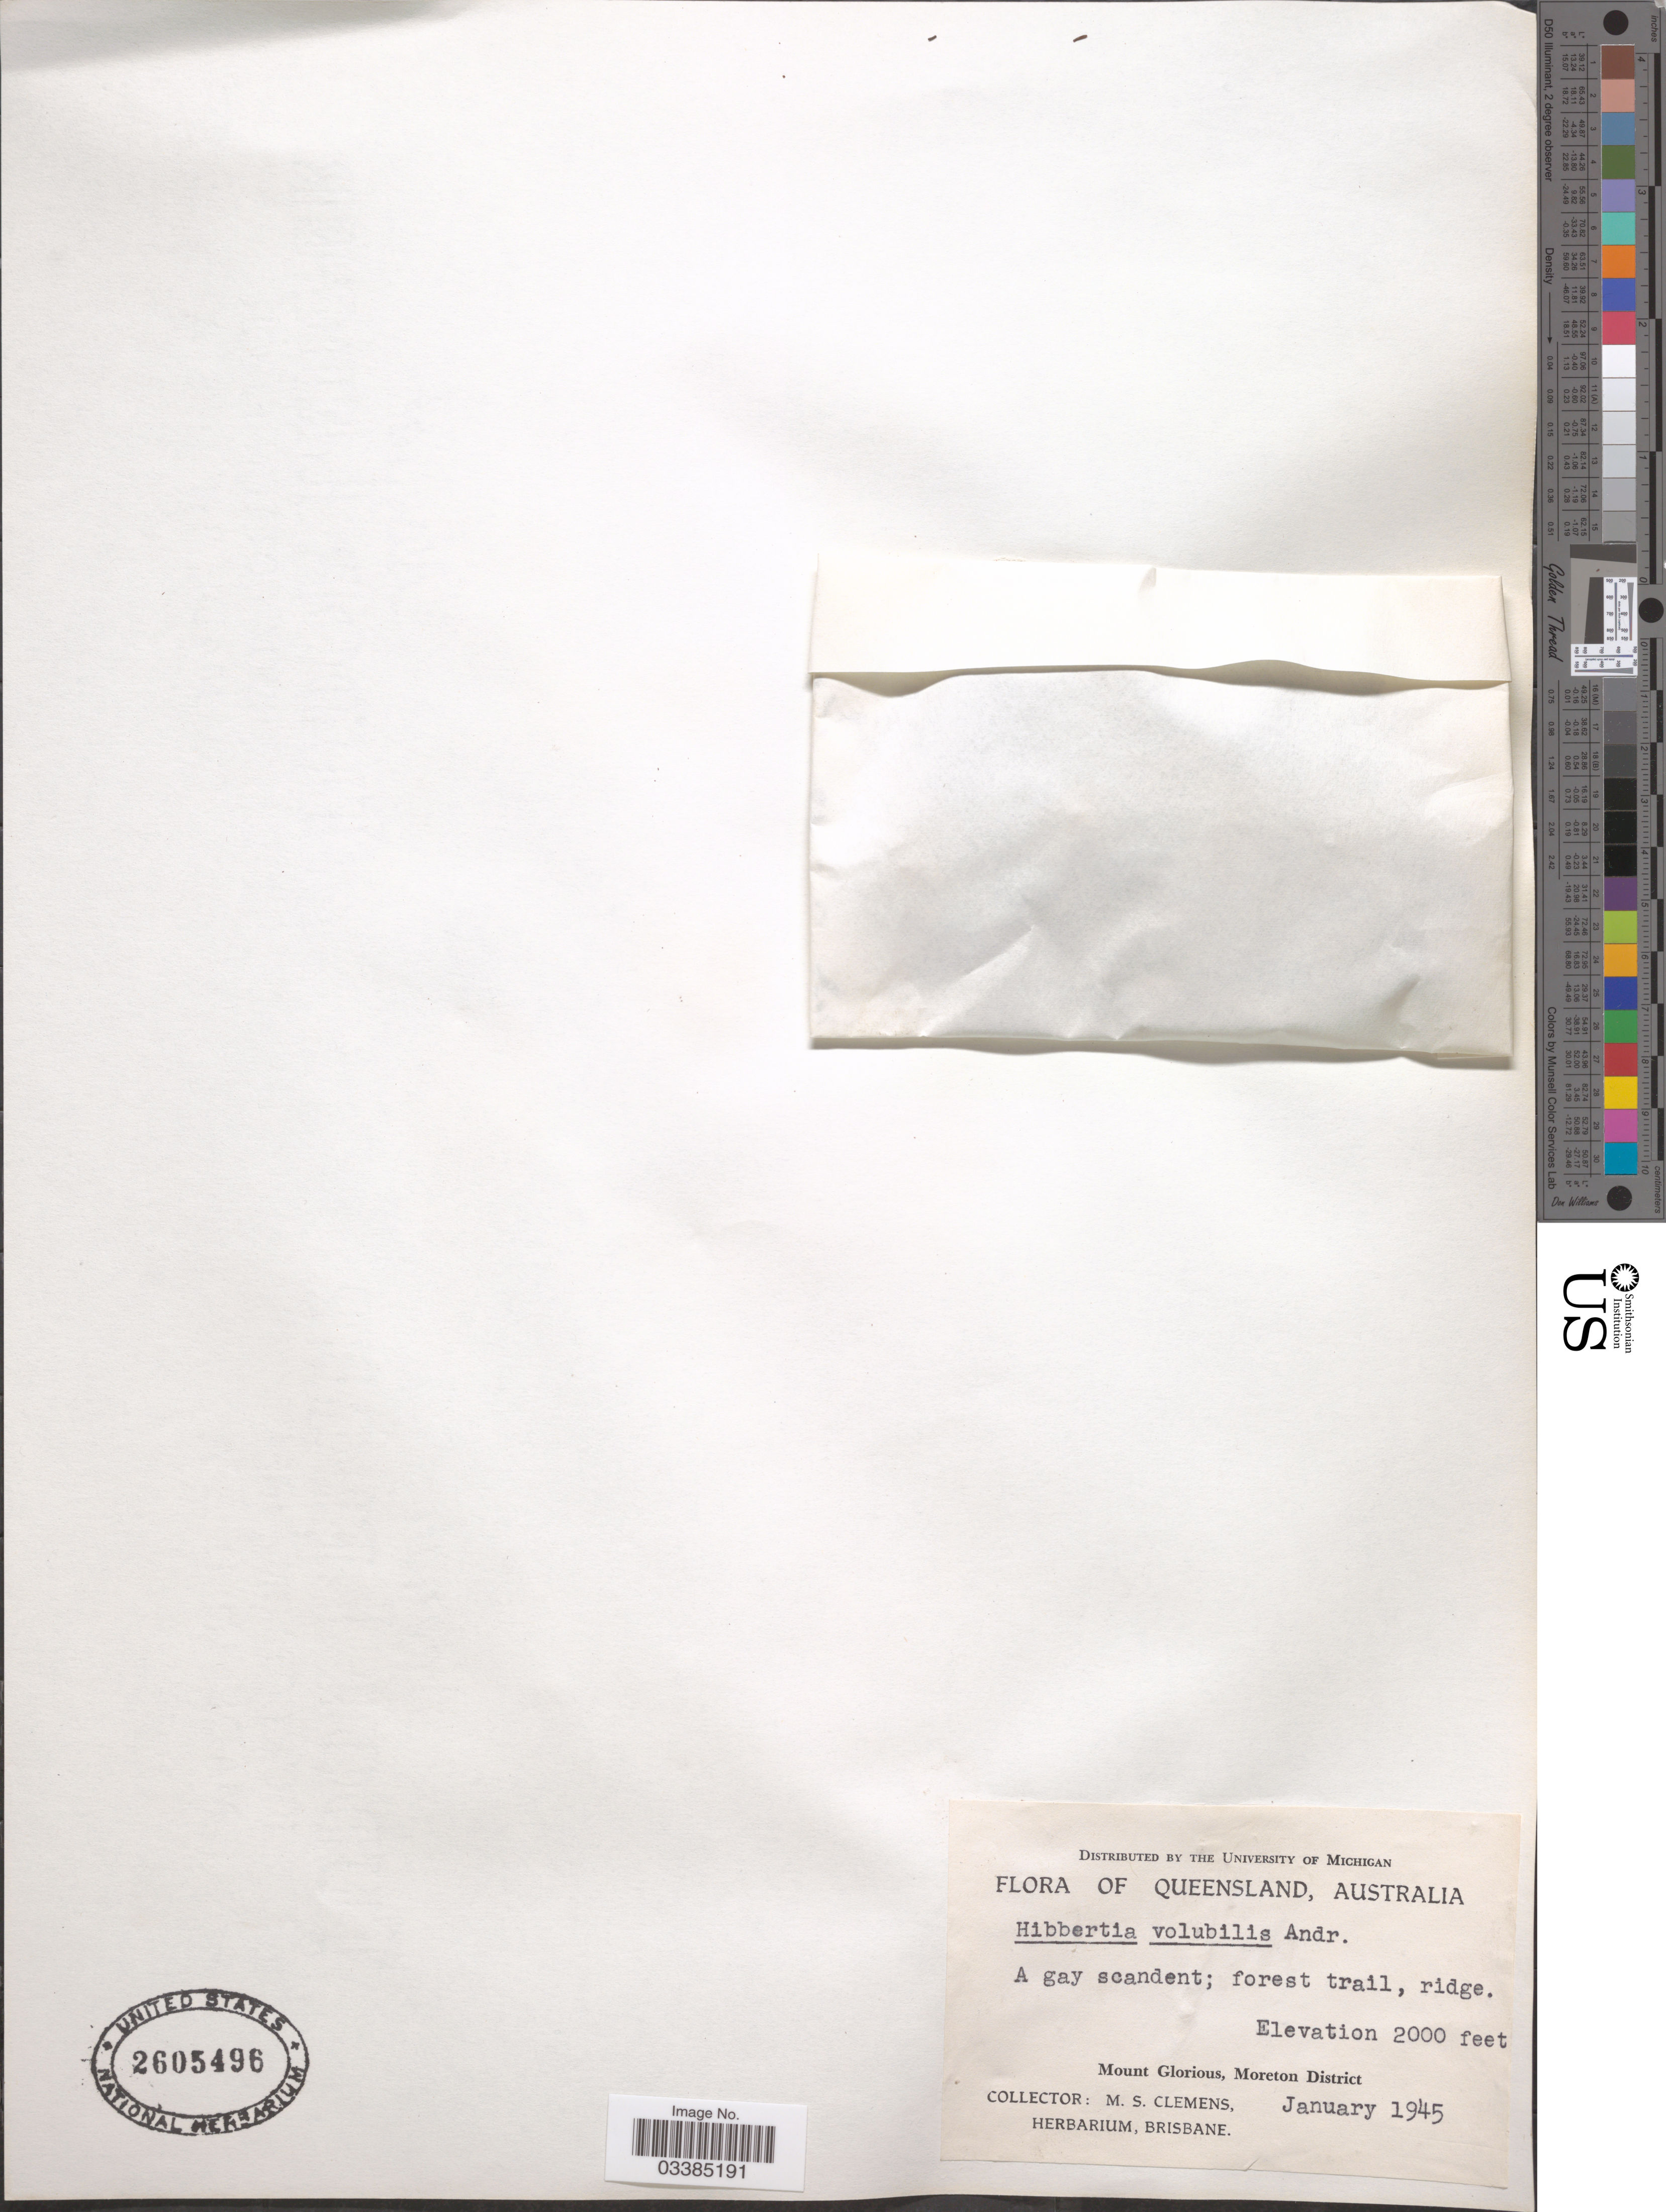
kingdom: Plantae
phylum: Tracheophyta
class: Magnoliopsida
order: Dilleniales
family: Dilleniaceae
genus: Hibbertia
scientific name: Hibbertia scandens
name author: (Willd.) Gilg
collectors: M. S. Clemens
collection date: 1945-01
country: Australia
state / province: Queensland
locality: Mount Glorious, Moreton District.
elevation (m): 610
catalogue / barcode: US 2605496